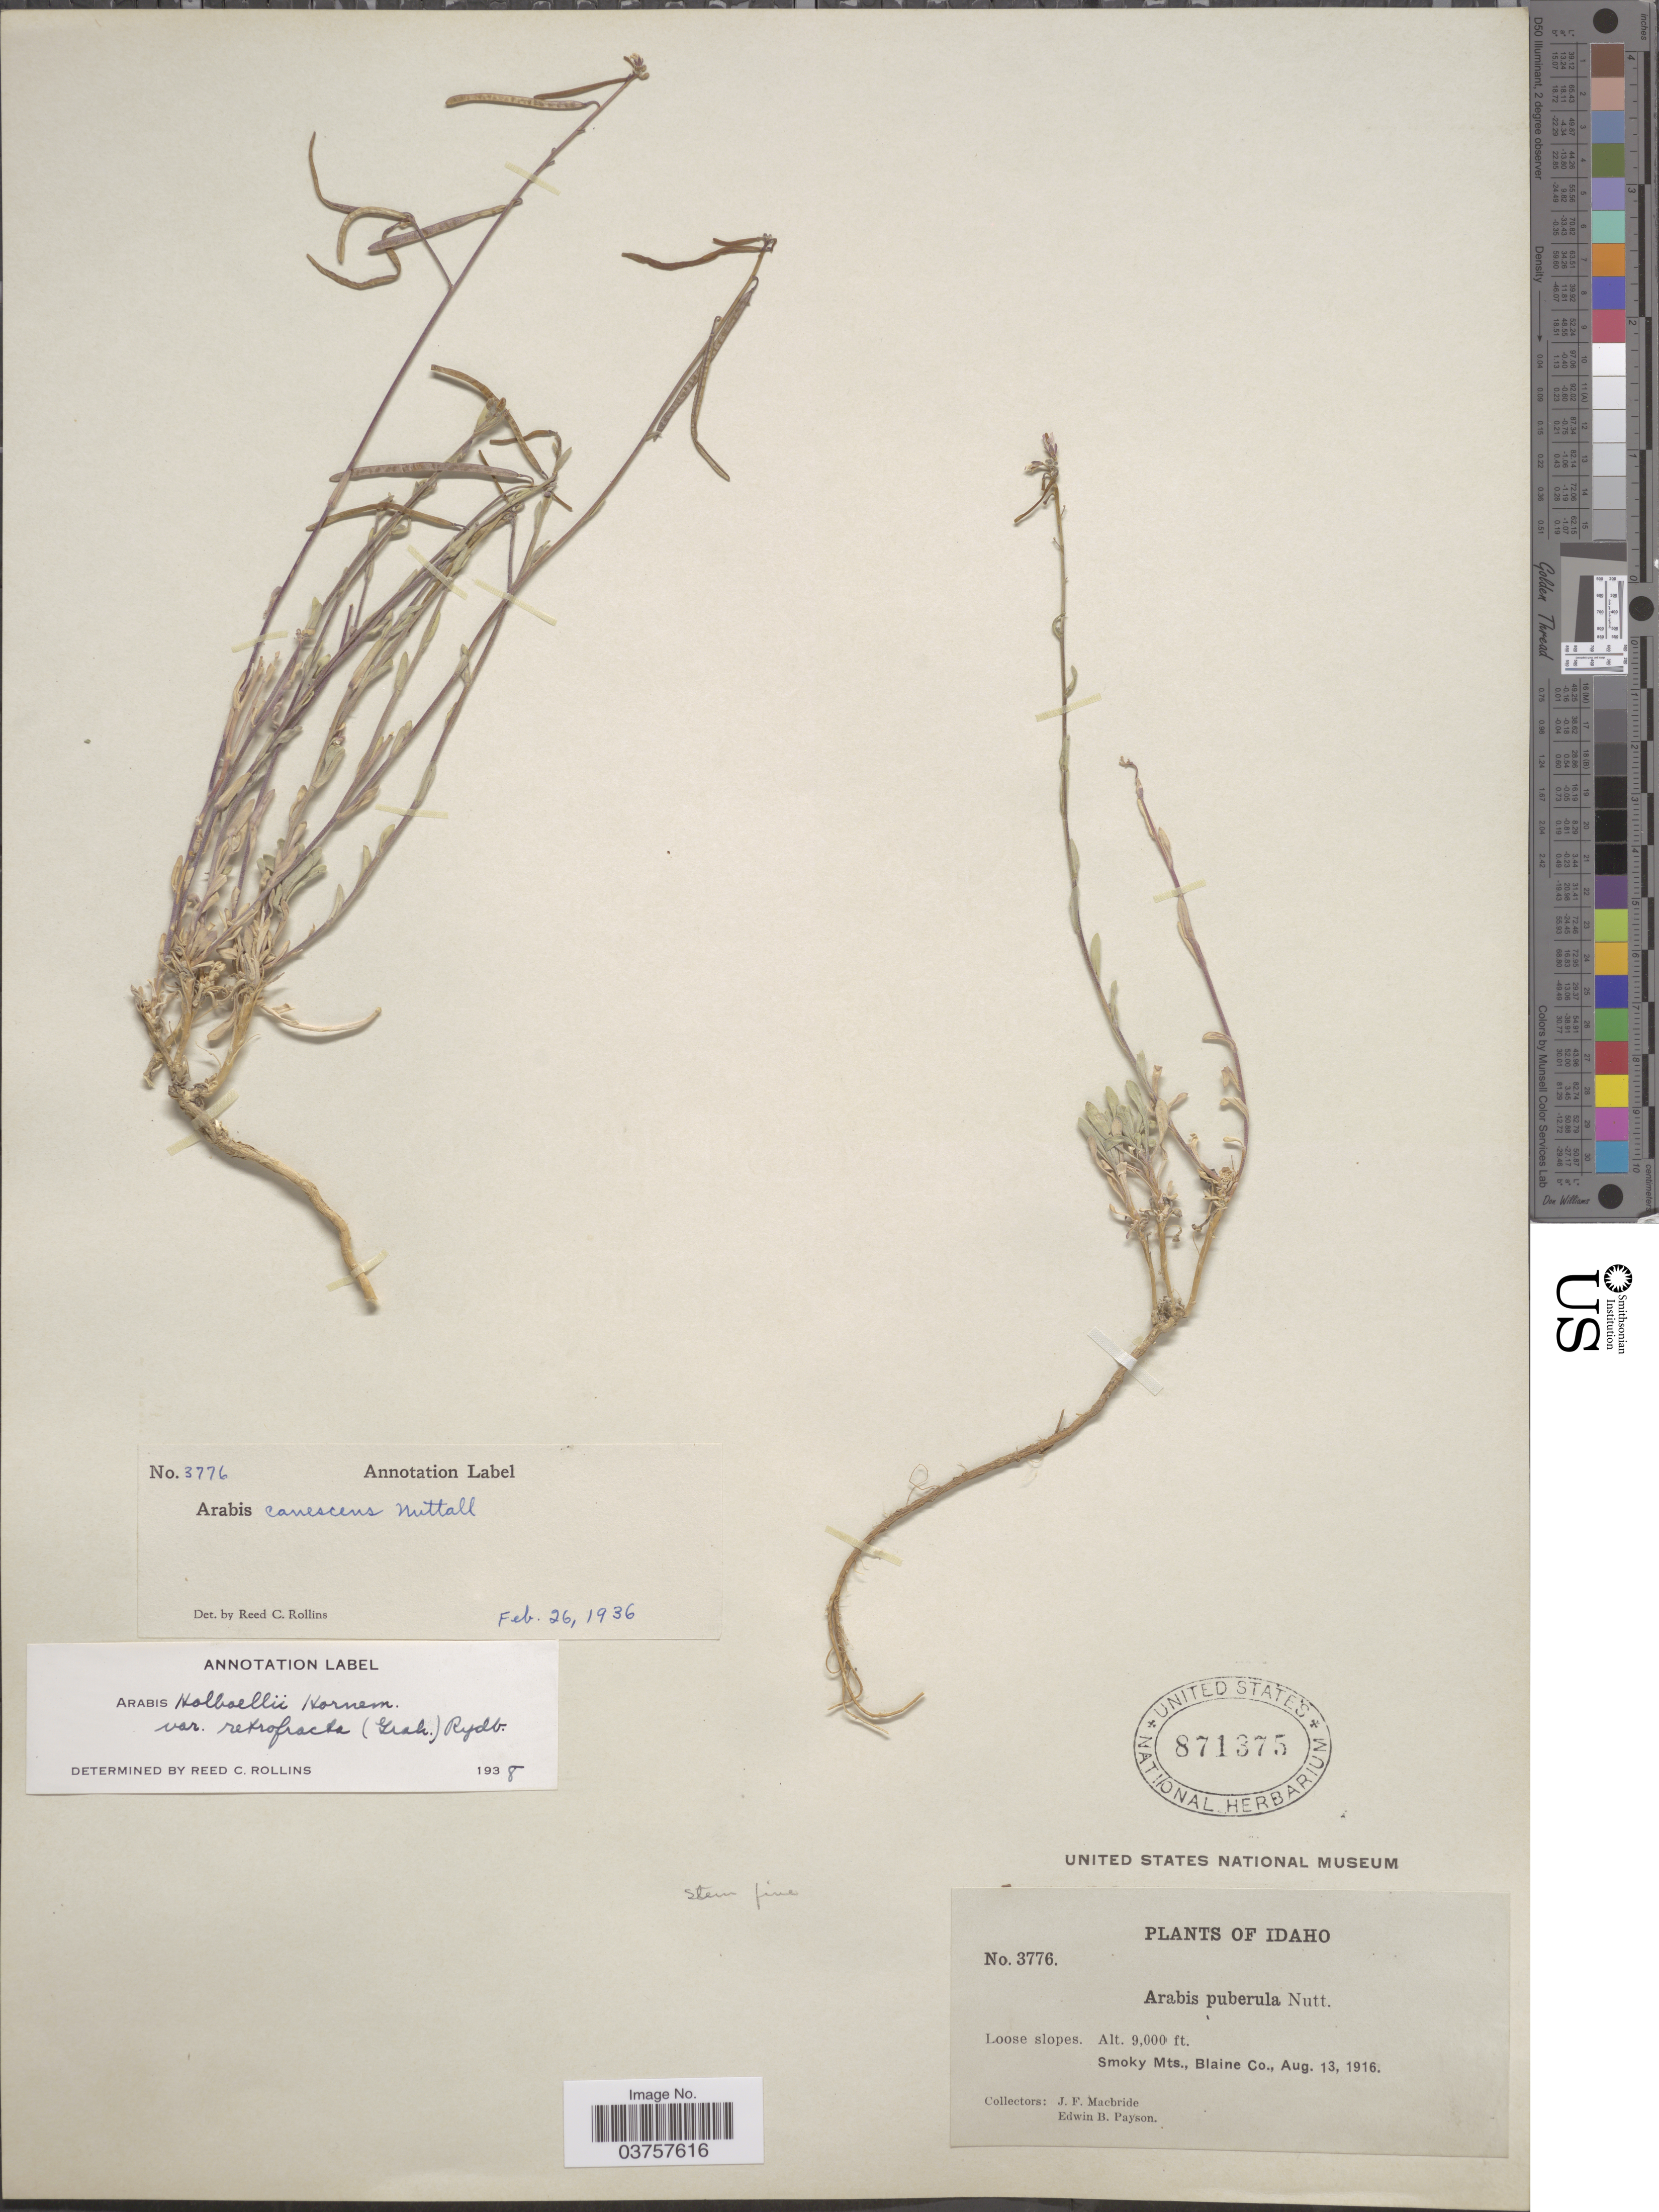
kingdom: Plantae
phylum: Tracheophyta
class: Magnoliopsida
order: Brassicales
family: Brassicaceae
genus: Arabis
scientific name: Arabis holboellii var. retrofracta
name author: Rydb.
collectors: J. F. Macbride & E. B. Payson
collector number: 3776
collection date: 1916-08-13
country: United States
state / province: Idaho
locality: Smoky Mts., Blaine Co.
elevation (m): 2743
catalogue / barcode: US 871375